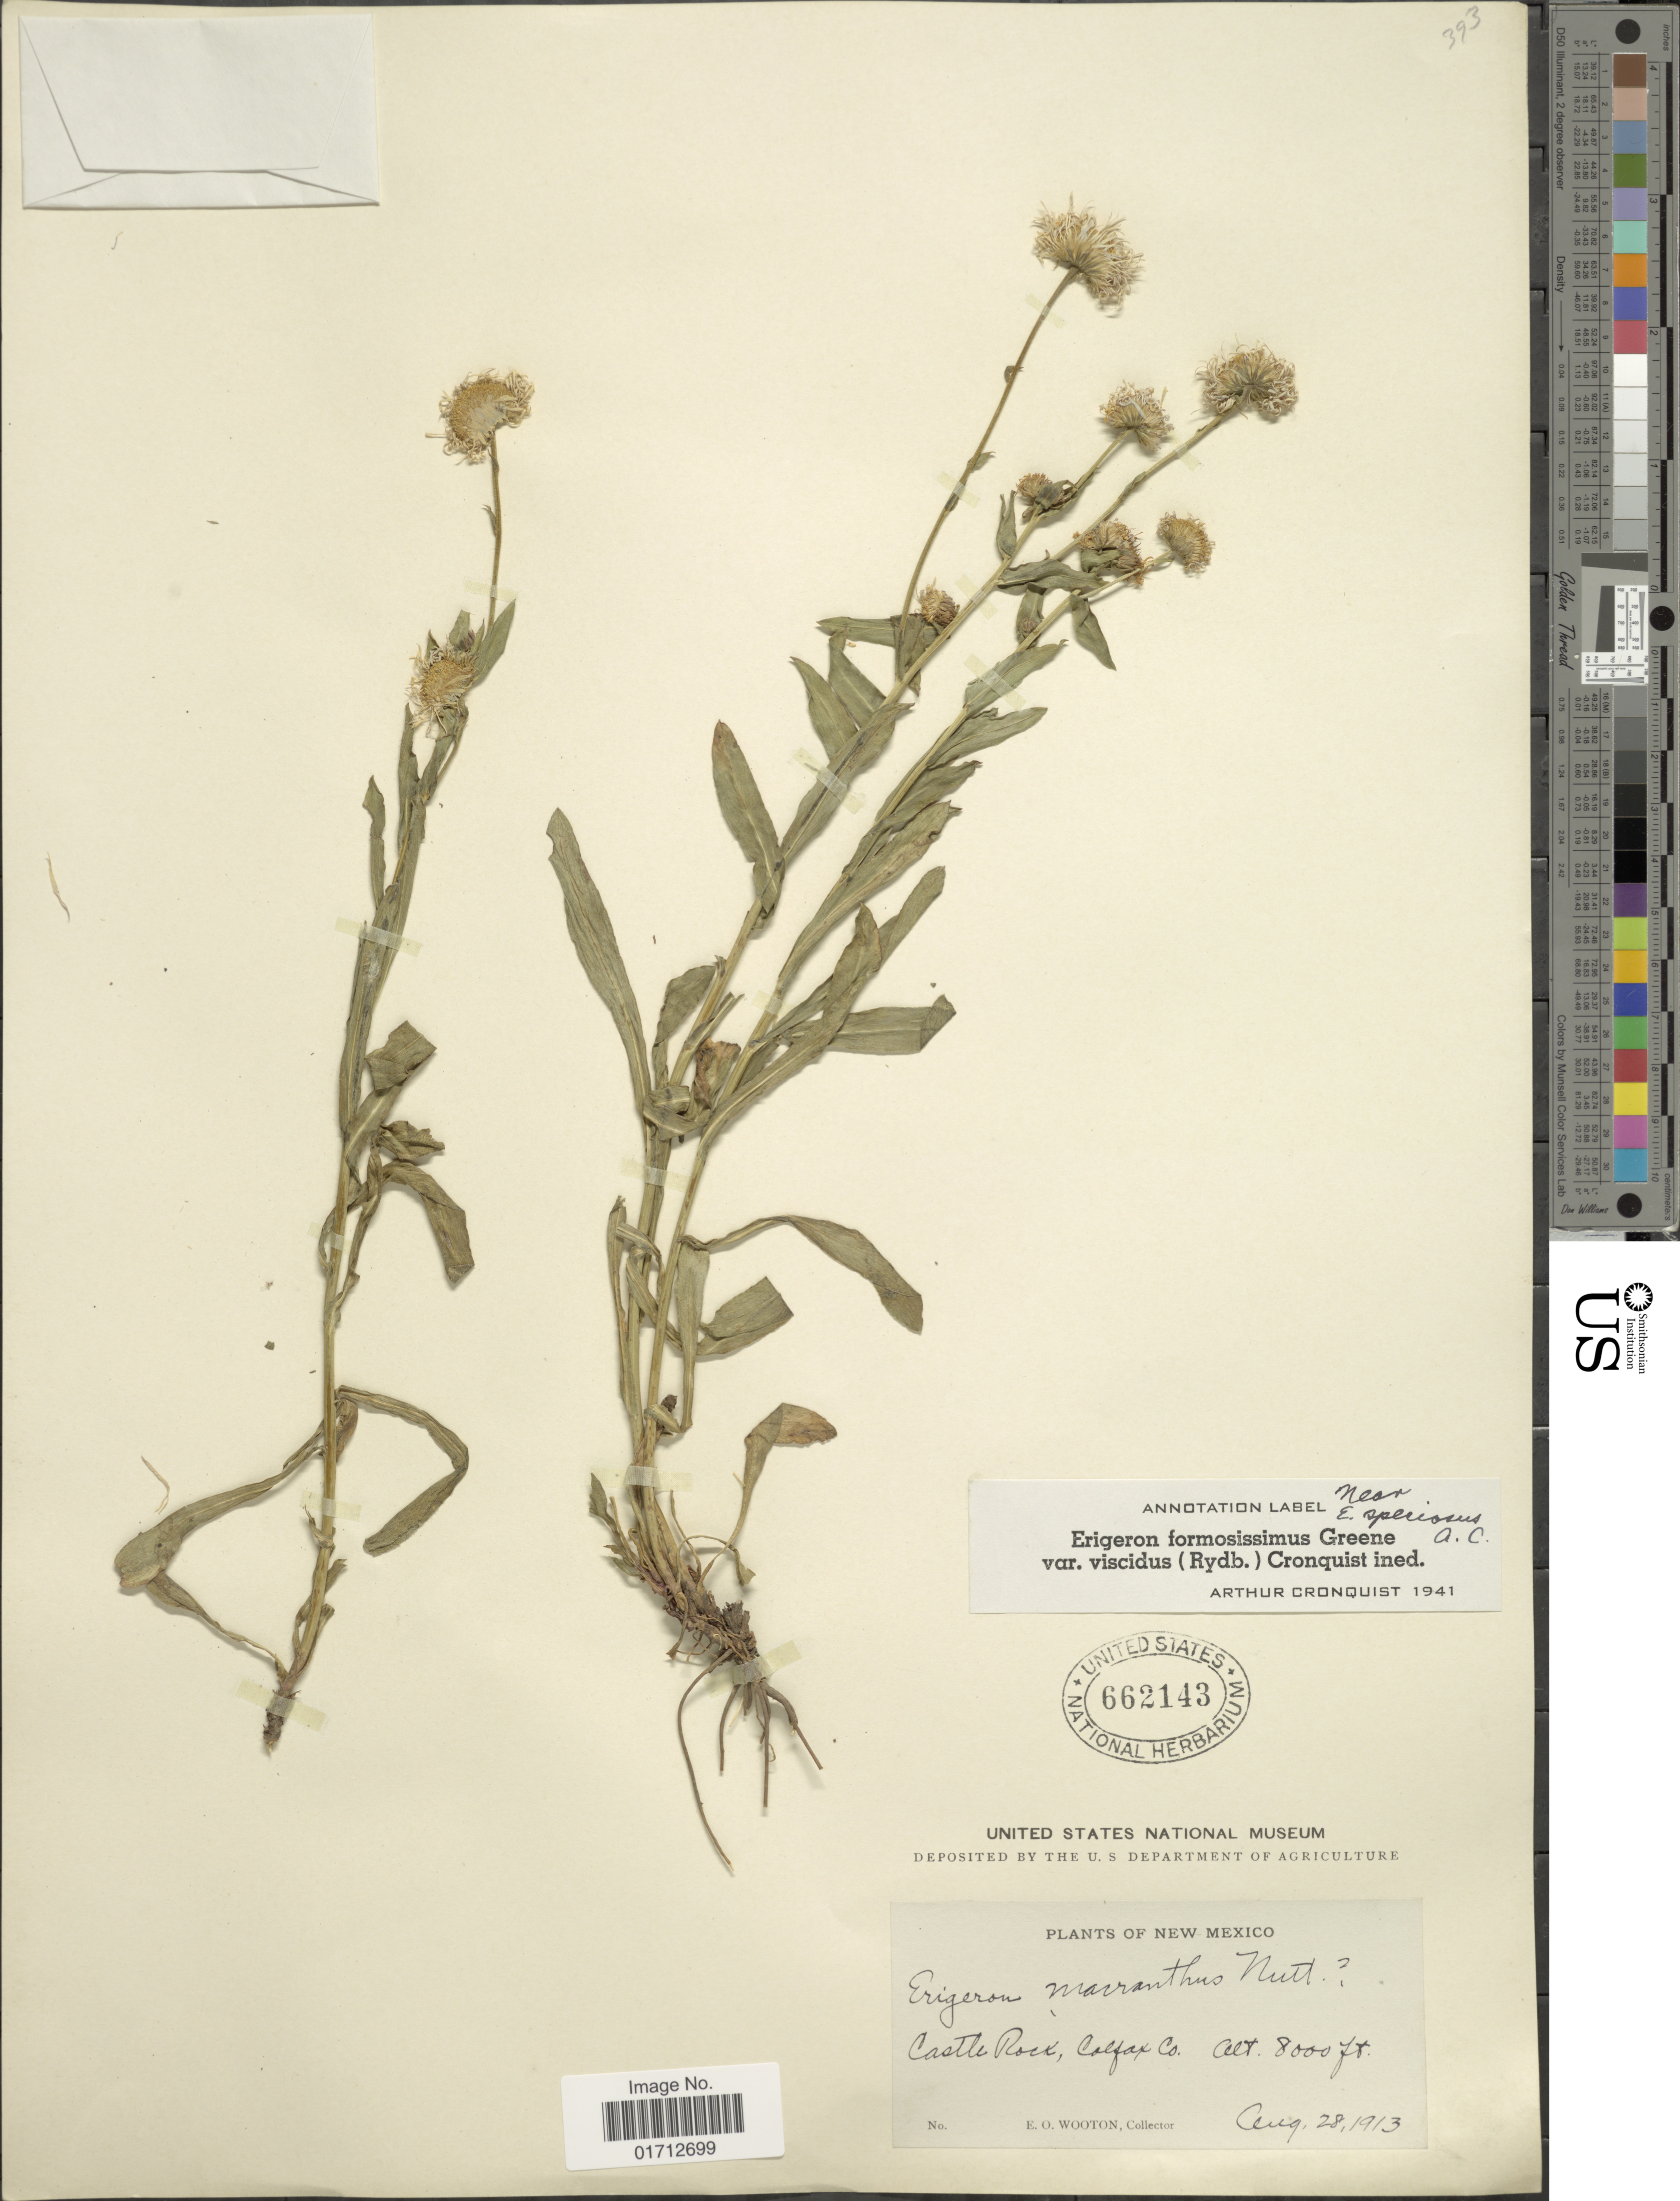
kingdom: Plantae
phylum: Tracheophyta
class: Magnoliopsida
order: Asterales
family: Asteraceae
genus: Erigeron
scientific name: Erigeron formosissimus var. viscidus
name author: (Rydb.) Cronq.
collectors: E. O. Wooton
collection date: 1913-08-28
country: United States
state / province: New Mexico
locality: Castle Rock, Colfax Co.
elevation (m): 2438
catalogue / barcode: US 662143